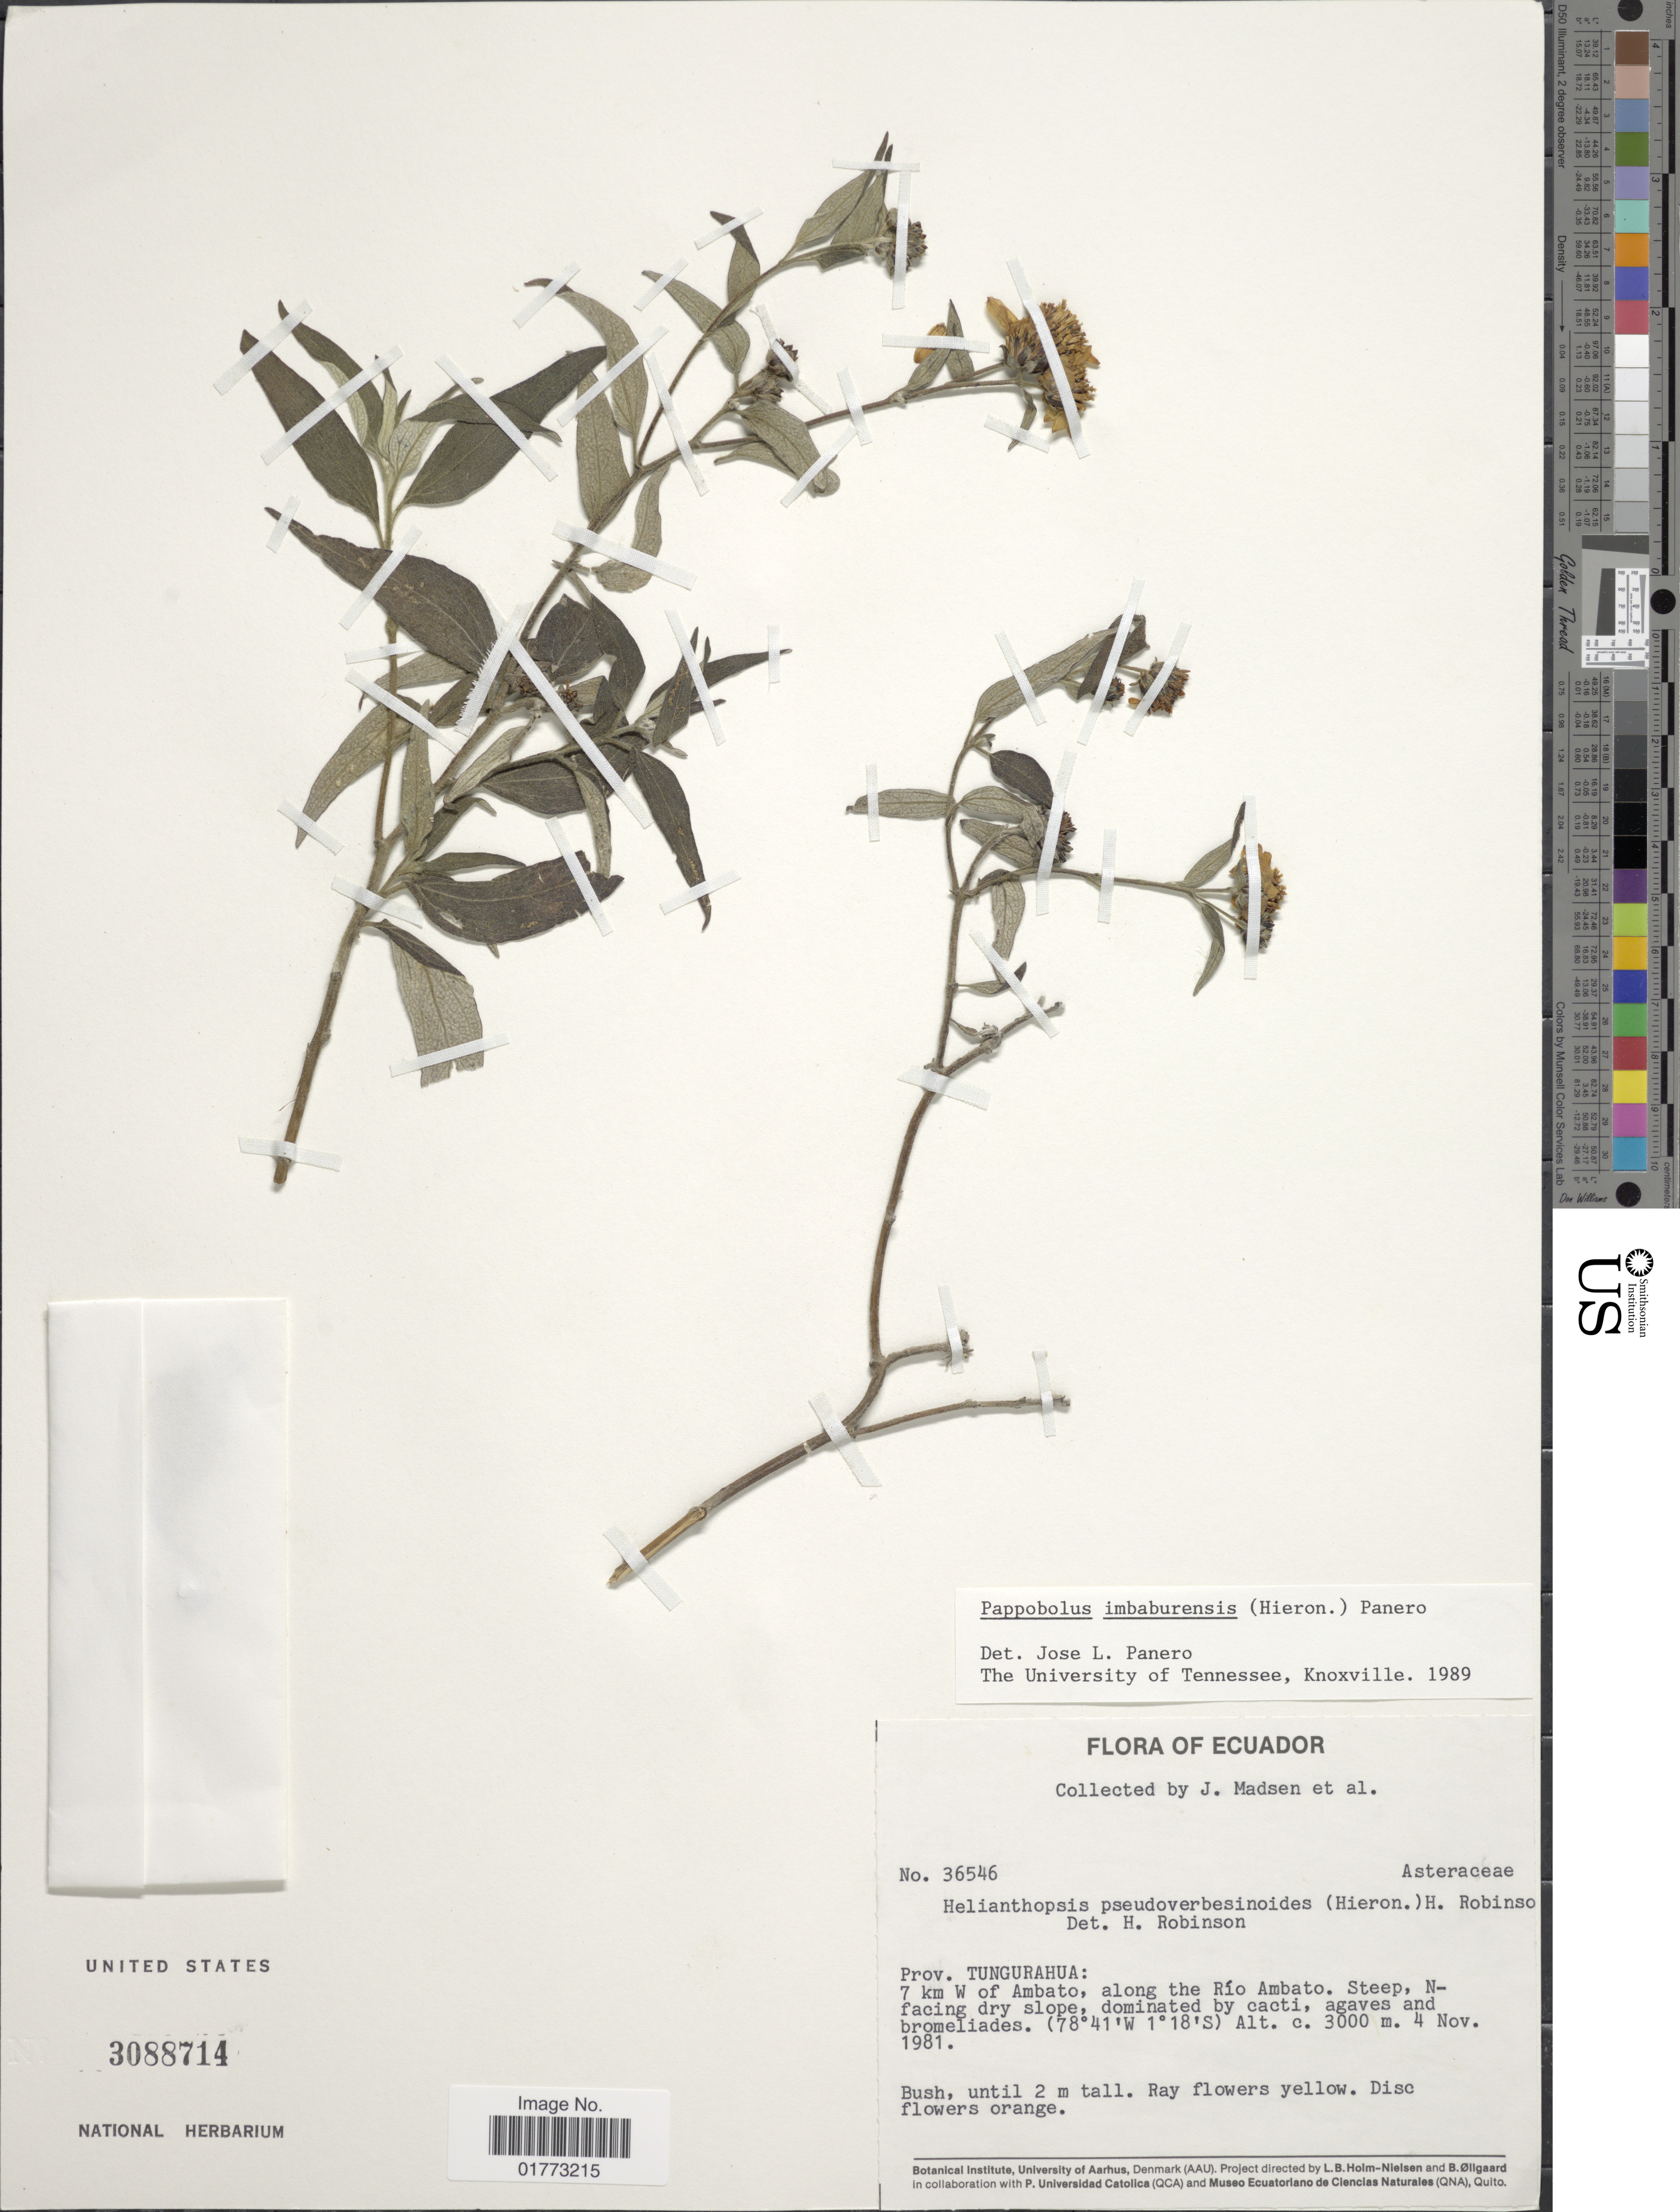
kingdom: Plantae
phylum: Tracheophyta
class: Magnoliopsida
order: Asterales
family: Asteraceae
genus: Pappobolus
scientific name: Pappobolus imbaburensis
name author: (Hieron.) Panero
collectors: J. Madsen & et al.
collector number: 36546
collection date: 1981-11-04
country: Ecuador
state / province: Tungurahua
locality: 7 km W of Ambato, along the Rio Ambato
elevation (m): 3000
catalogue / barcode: US 3088714